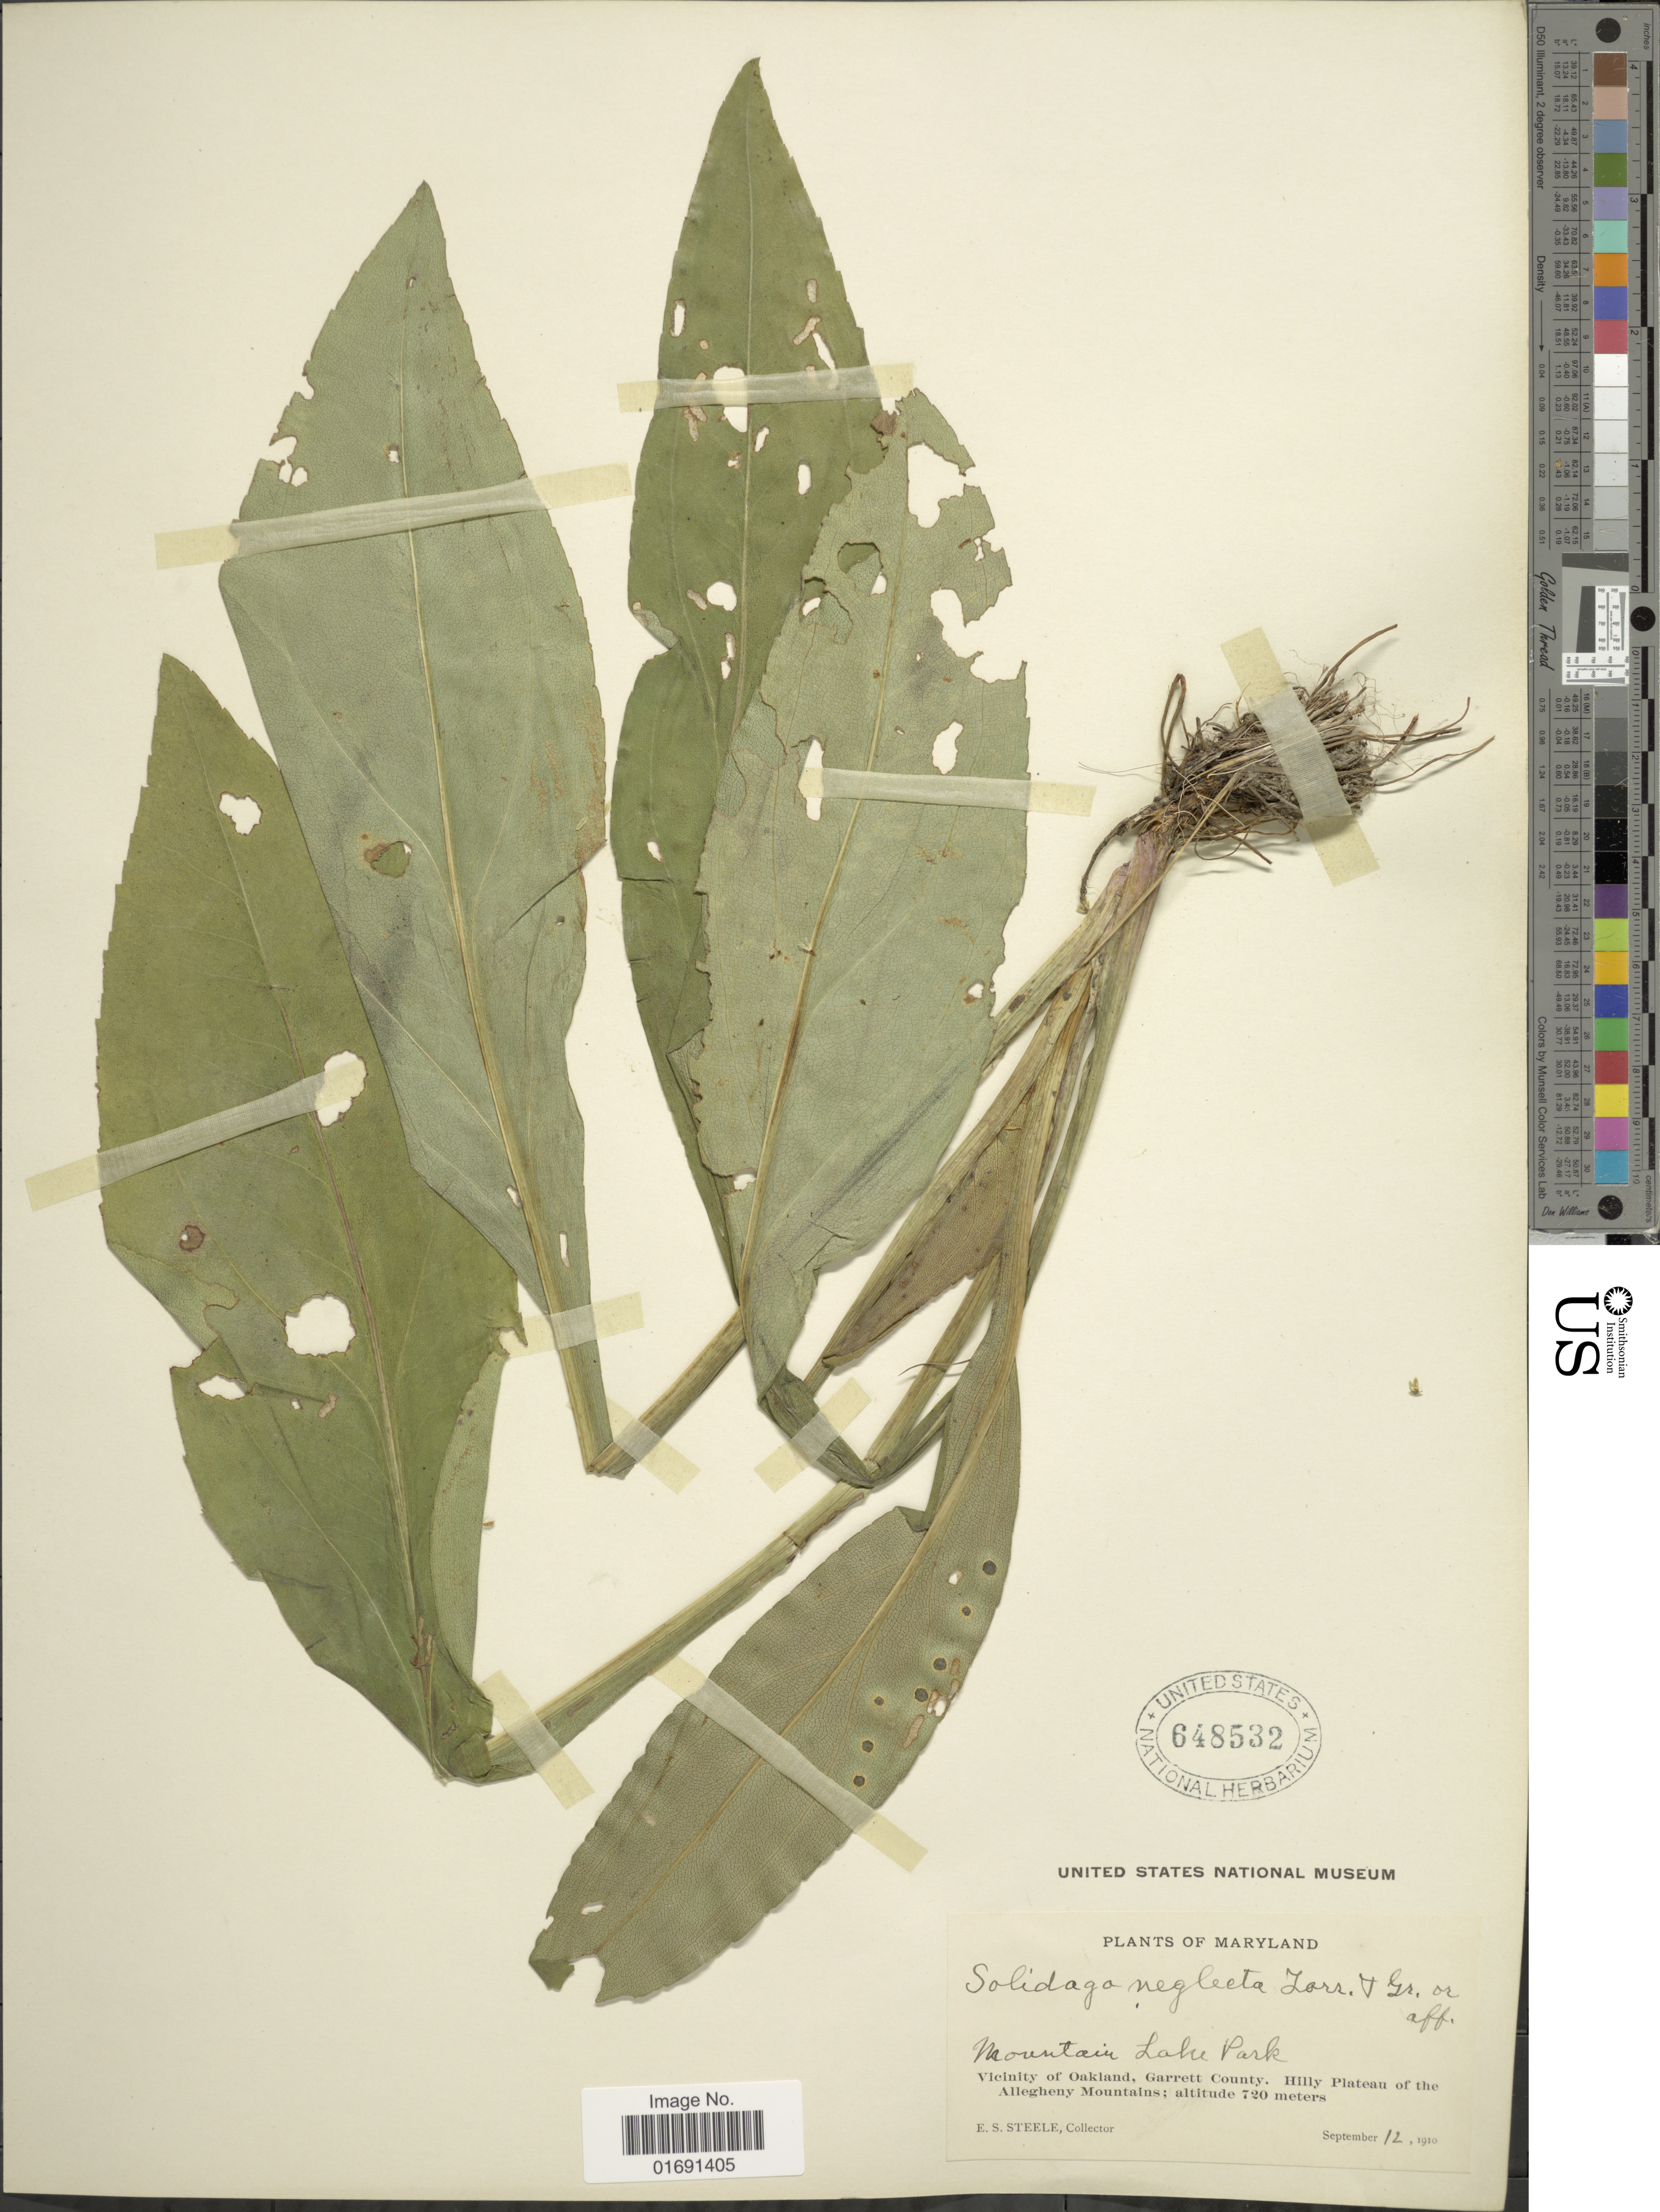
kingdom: Plantae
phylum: Tracheophyta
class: Magnoliopsida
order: Asterales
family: Asteraceae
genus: Solidago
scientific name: Solidago uniligulata var. neglecta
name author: Fernald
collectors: E. Steele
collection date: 1910-09-12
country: United States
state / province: Maryland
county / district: Garrett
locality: Mountain Lake Park, Vicinity of Oakland, Garrett County, Hilly Plateau of the Allegheny Mountains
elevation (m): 720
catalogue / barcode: US 648532